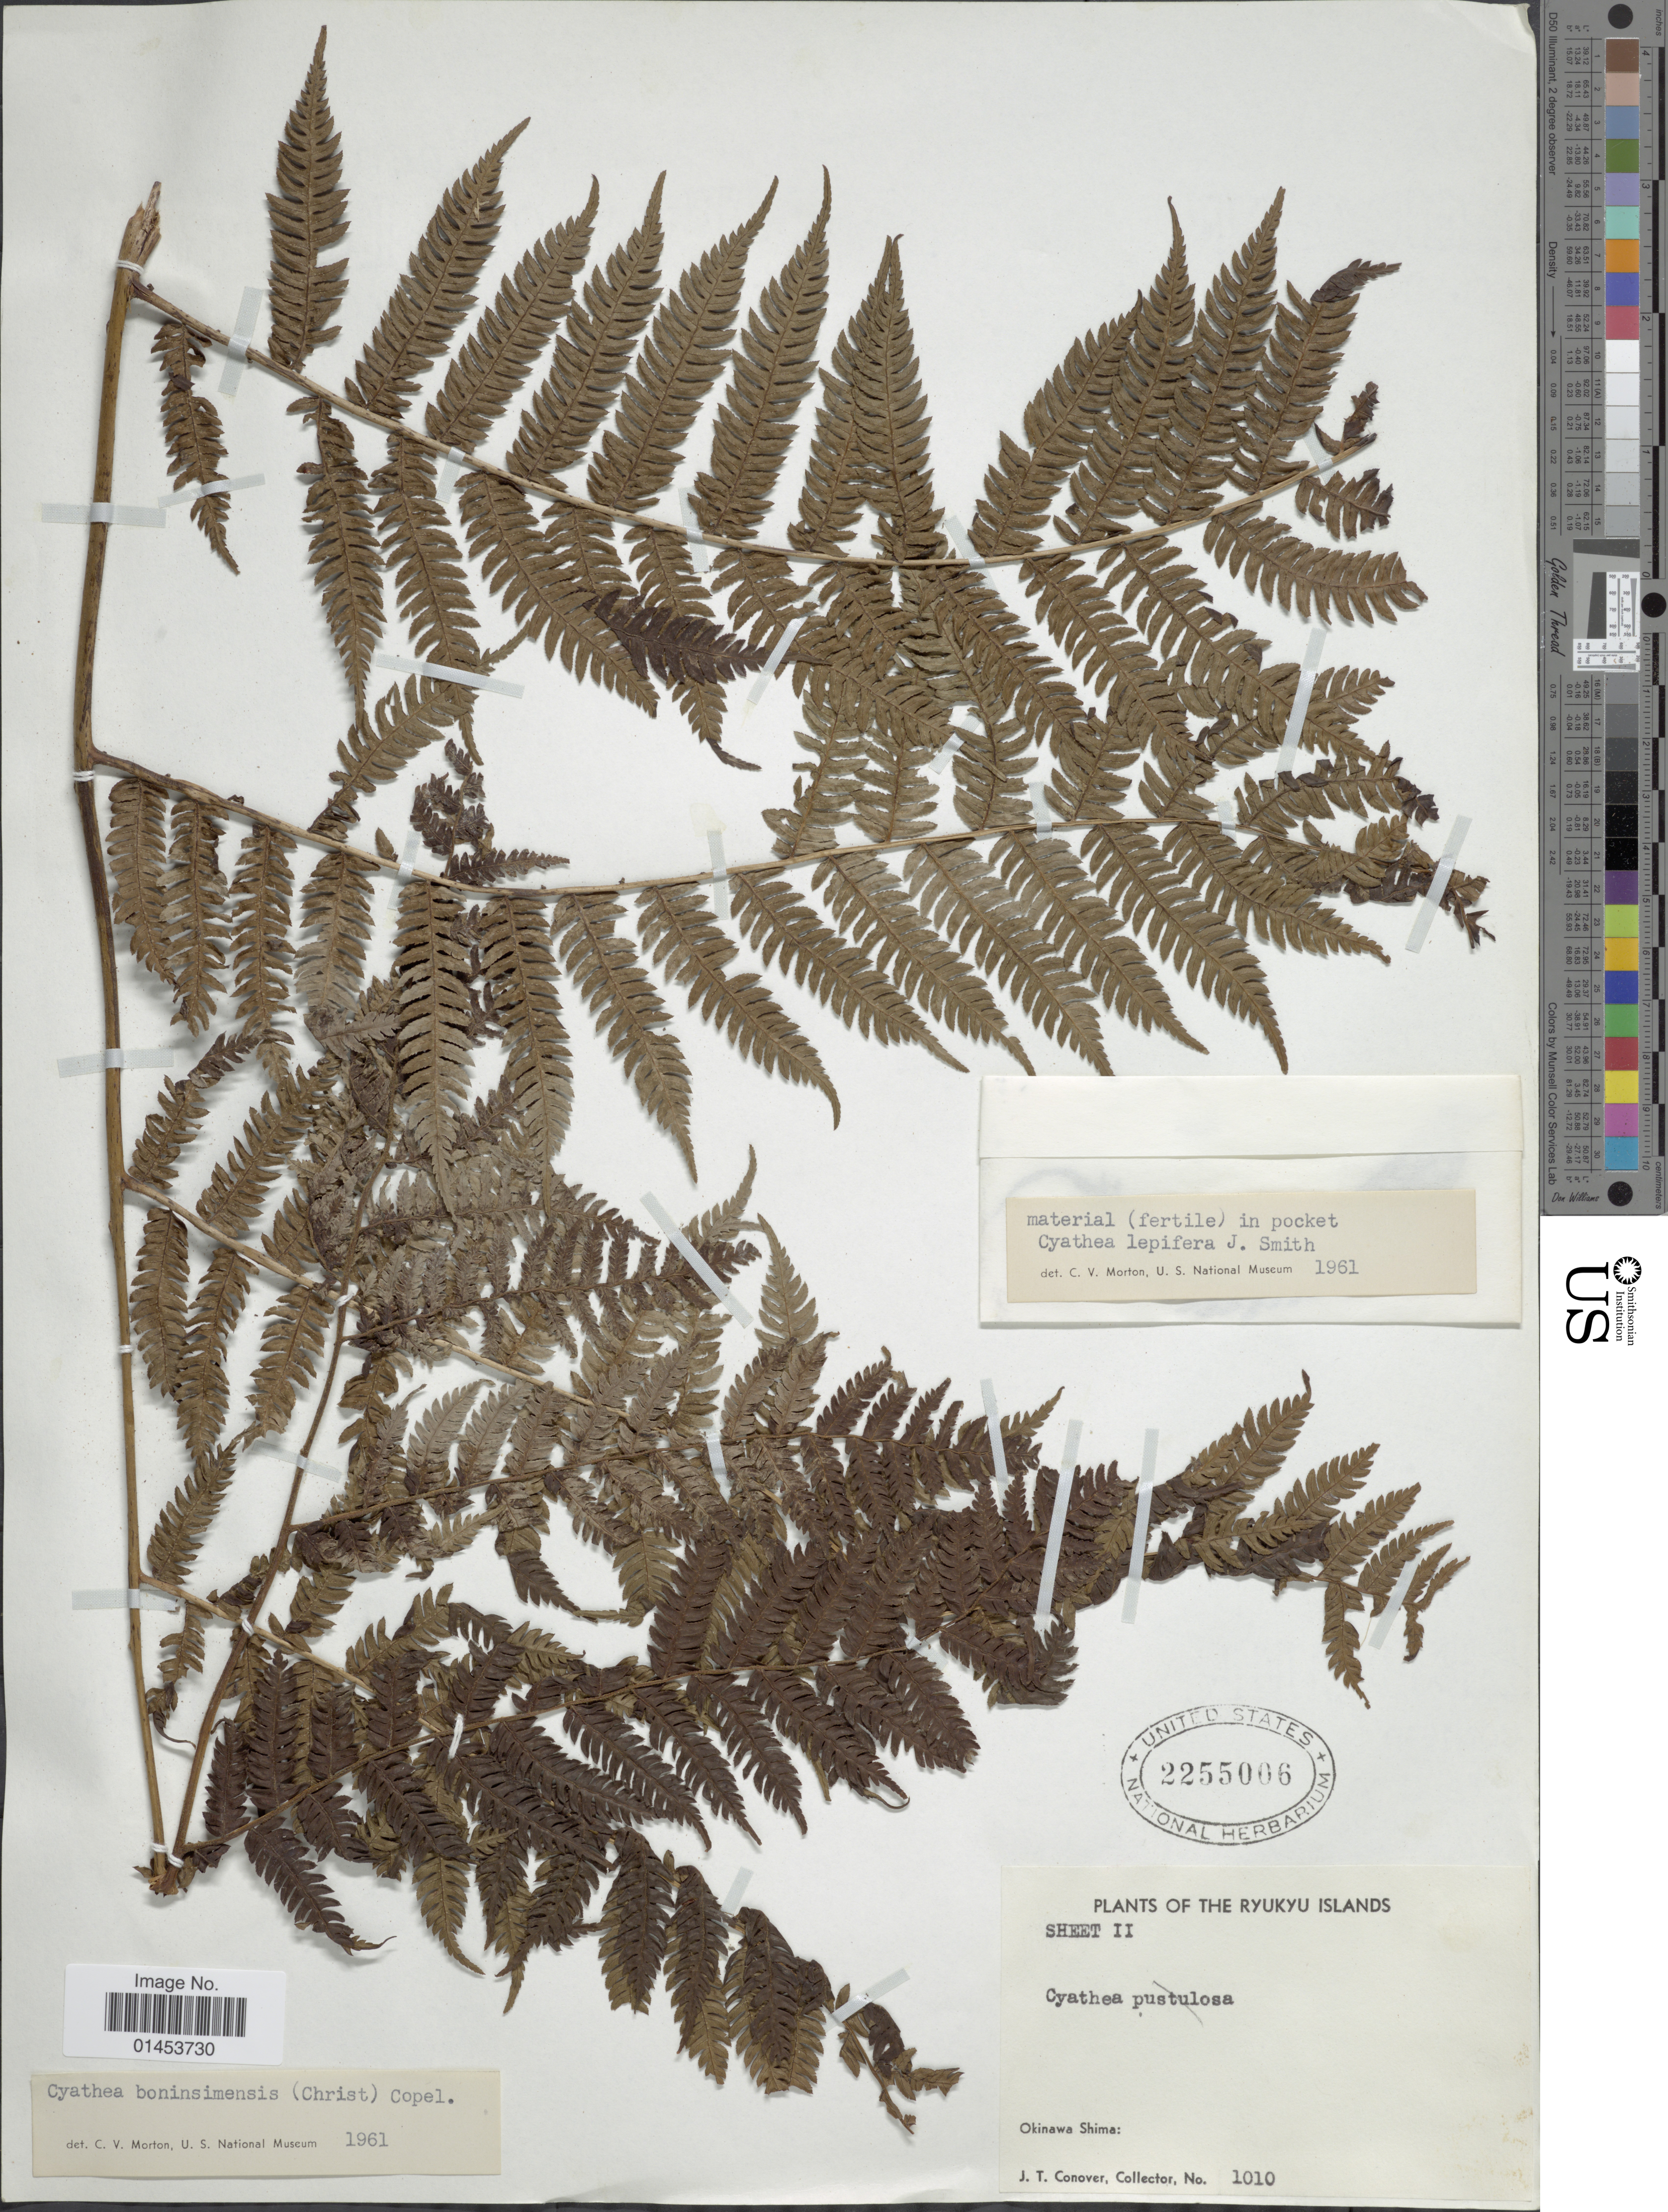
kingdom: Plantae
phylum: Tracheophyta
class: Polypodiopsida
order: Cyatheales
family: Cyatheaceae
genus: Cyathea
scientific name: Cyathea spinulosa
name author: Wall. ex Hook.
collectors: J. T. Conover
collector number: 1010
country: Japan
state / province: Okinawa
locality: Ryukyu Islands, Okinawa Shima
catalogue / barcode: US 2255006